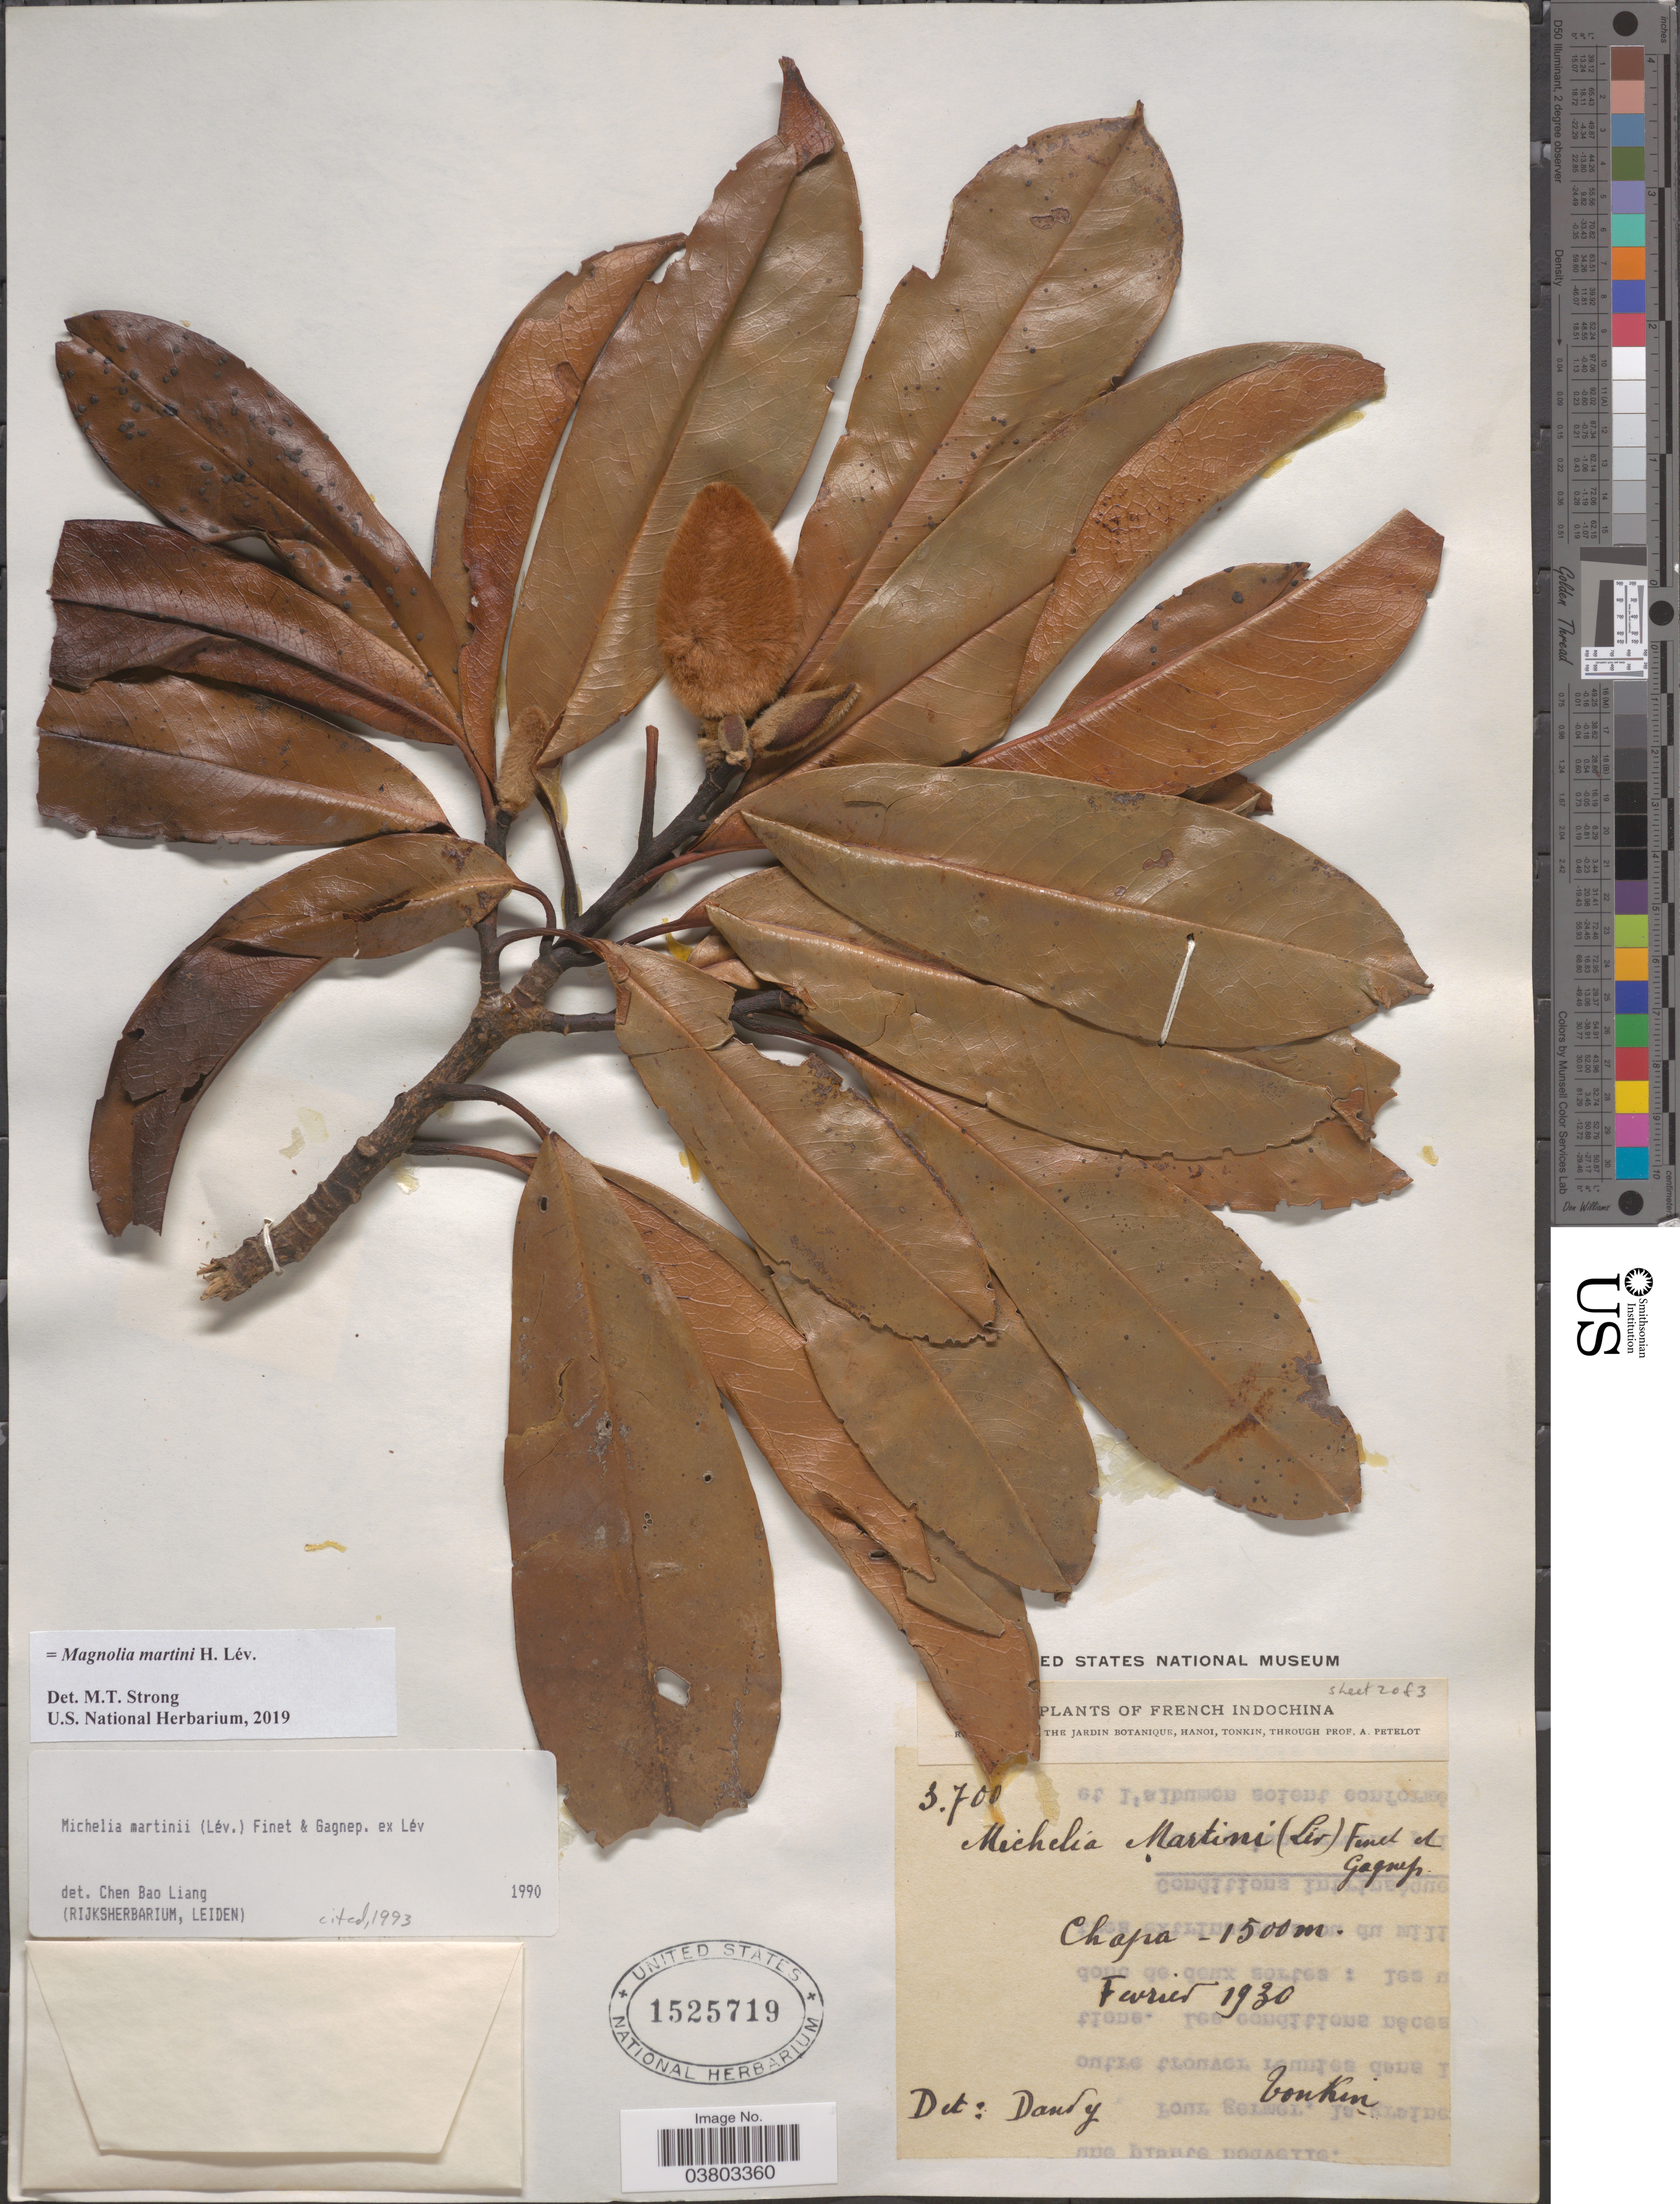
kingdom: Plantae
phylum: Tracheophyta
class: Magnoliopsida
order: Magnoliales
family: Magnoliaceae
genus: Magnolia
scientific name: Magnolia martini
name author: H. Lév.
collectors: P. A. Pételot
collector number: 3700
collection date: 1930-02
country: Vietnam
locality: French Indochina. Chapa.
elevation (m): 1500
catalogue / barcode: US 1525719